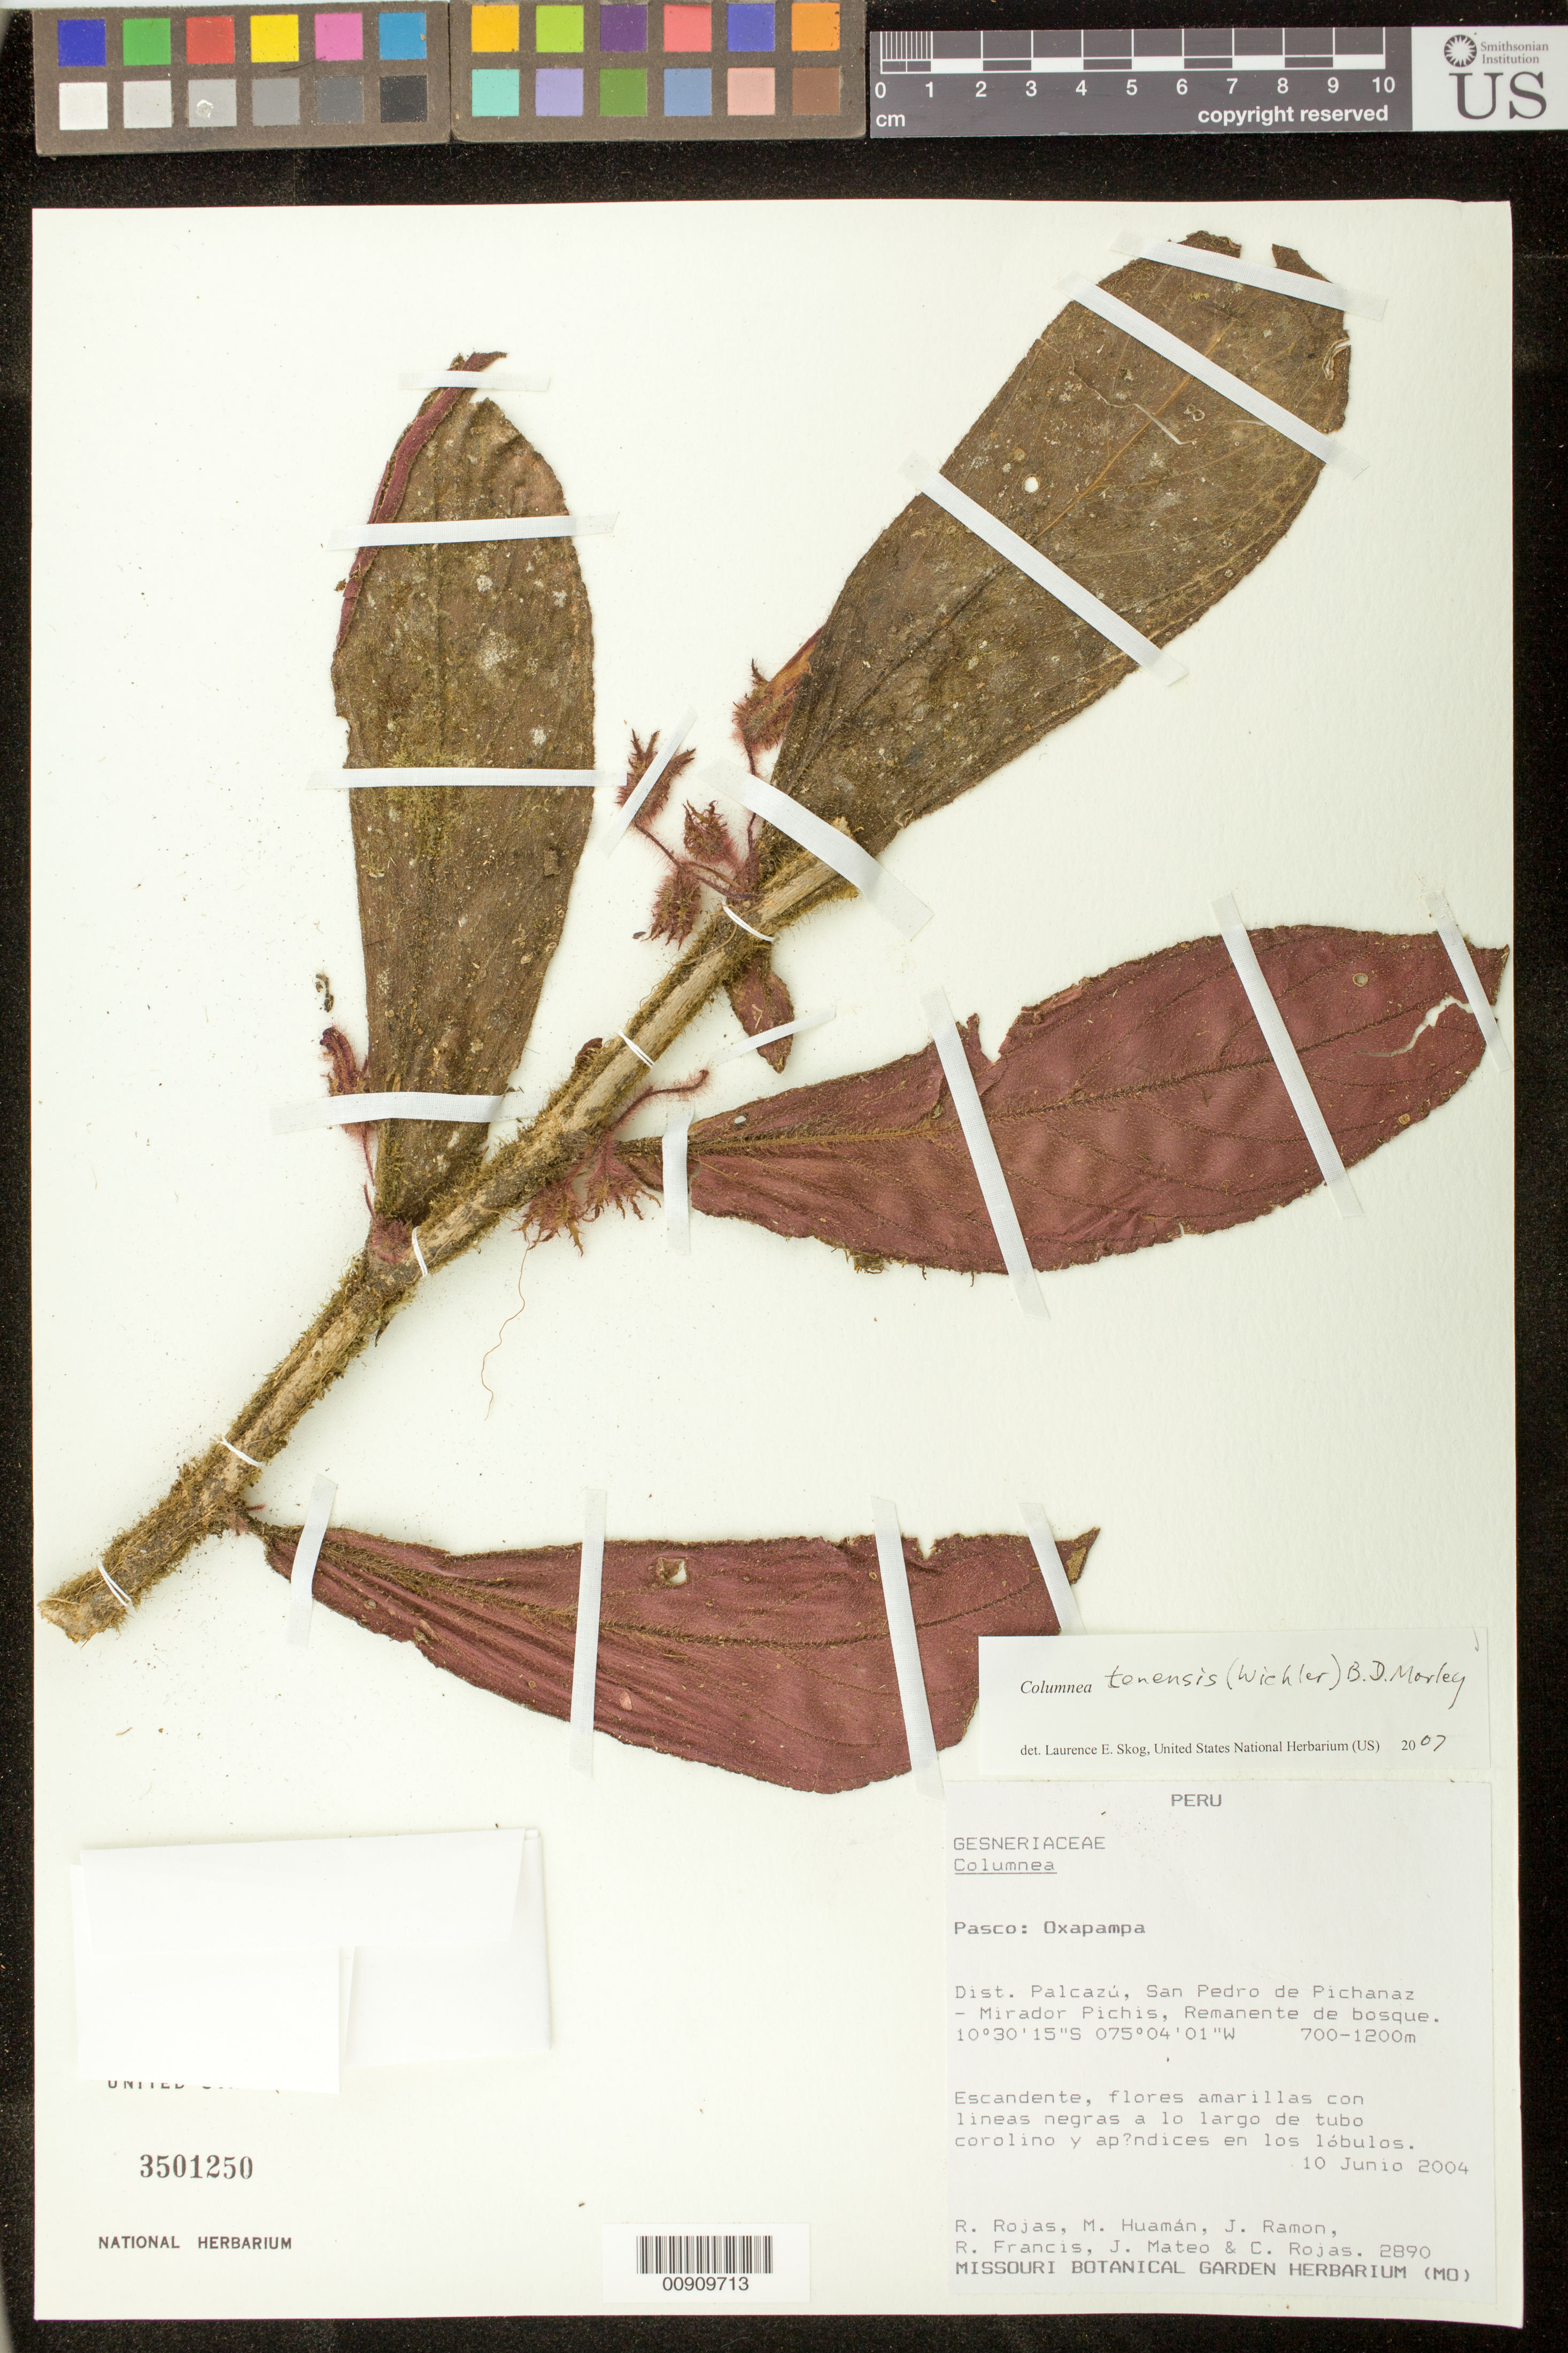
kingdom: Plantae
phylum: Tracheophyta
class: Magnoliopsida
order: Lamiales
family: Gesneriaceae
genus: Columnea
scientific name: Columnea illepida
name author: H.E. Moore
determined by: Clark, J. L.; Skog, Laurence E.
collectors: R. Rojas & et al.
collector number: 2890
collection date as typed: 10 Jun 2004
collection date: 2004-06-10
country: Peru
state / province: Pasco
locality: Pasco: Oxapampa. Dist. Palcazú, San Pedro de Pichanaz - Mirador Pichis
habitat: Remanente de bosque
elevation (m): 700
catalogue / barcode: US 3501250